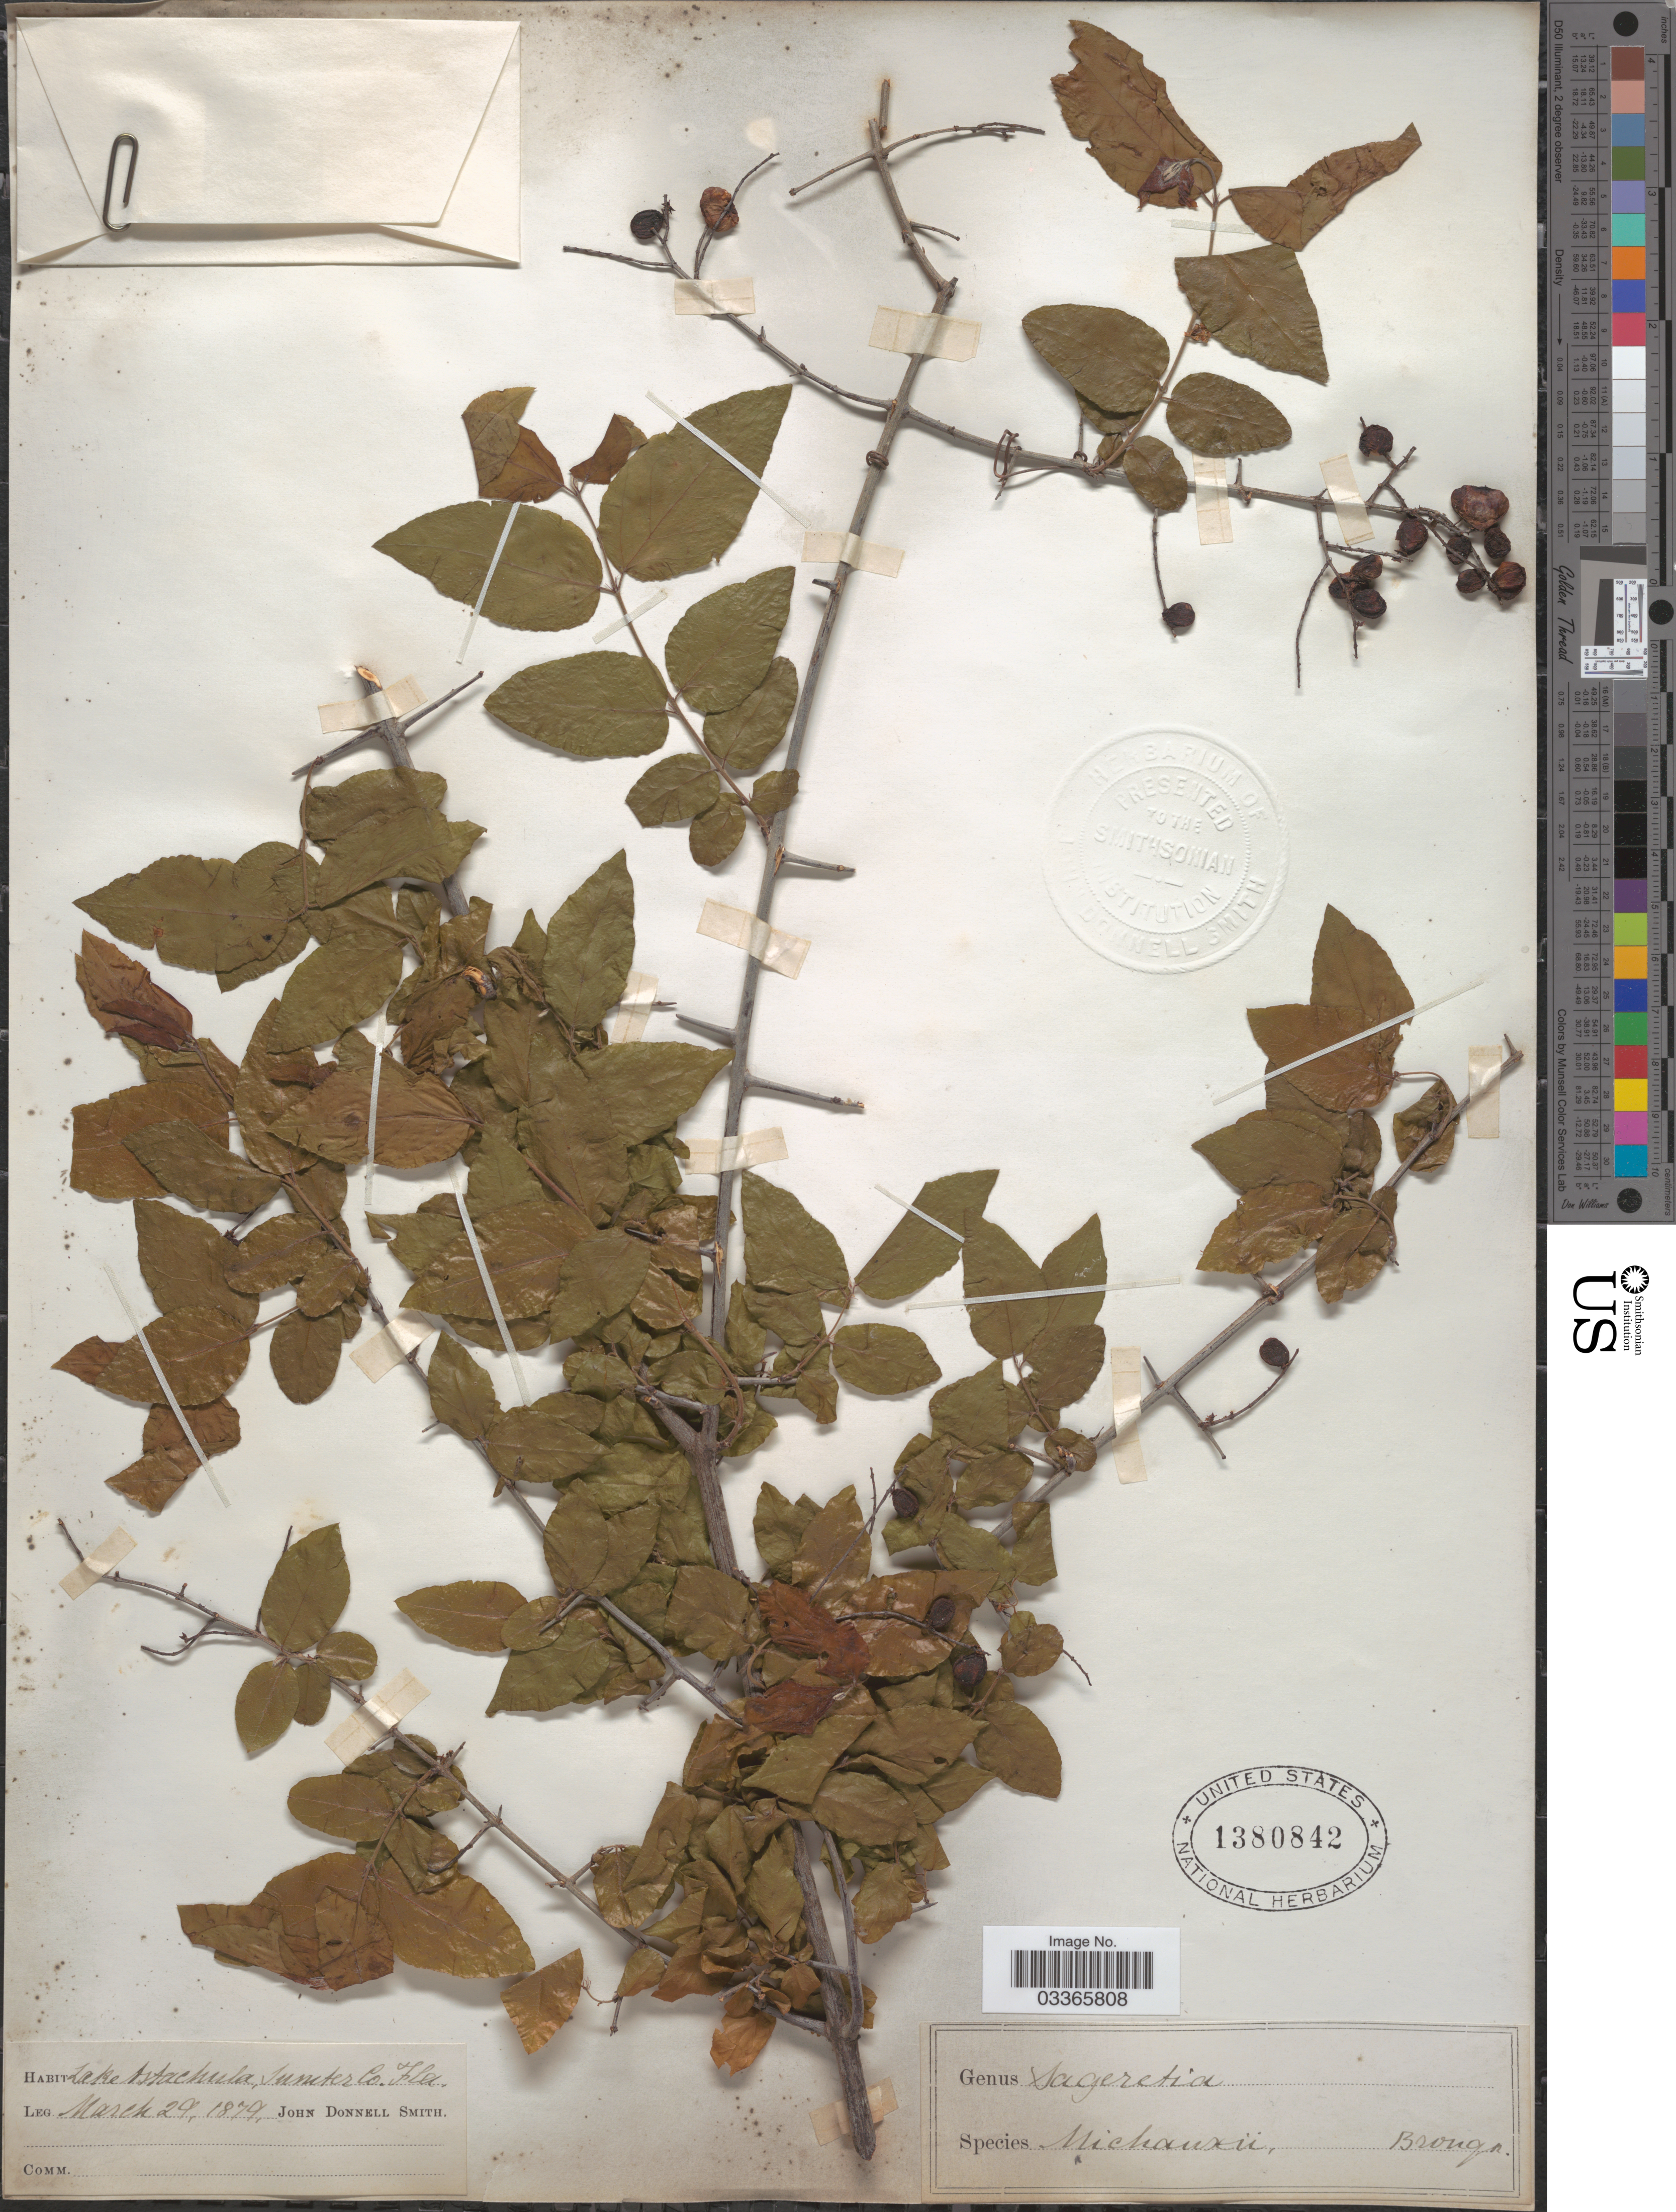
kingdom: Plantae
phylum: Tracheophyta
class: Magnoliopsida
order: Rosales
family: Rhamnaceae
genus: Sageretia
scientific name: Sageretia minutiflora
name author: (Michx.) Trel.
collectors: J. Donnell Smith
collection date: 1879-03-29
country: United States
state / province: Florida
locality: Lake Astachula, Sumter Co.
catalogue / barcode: US 1380842